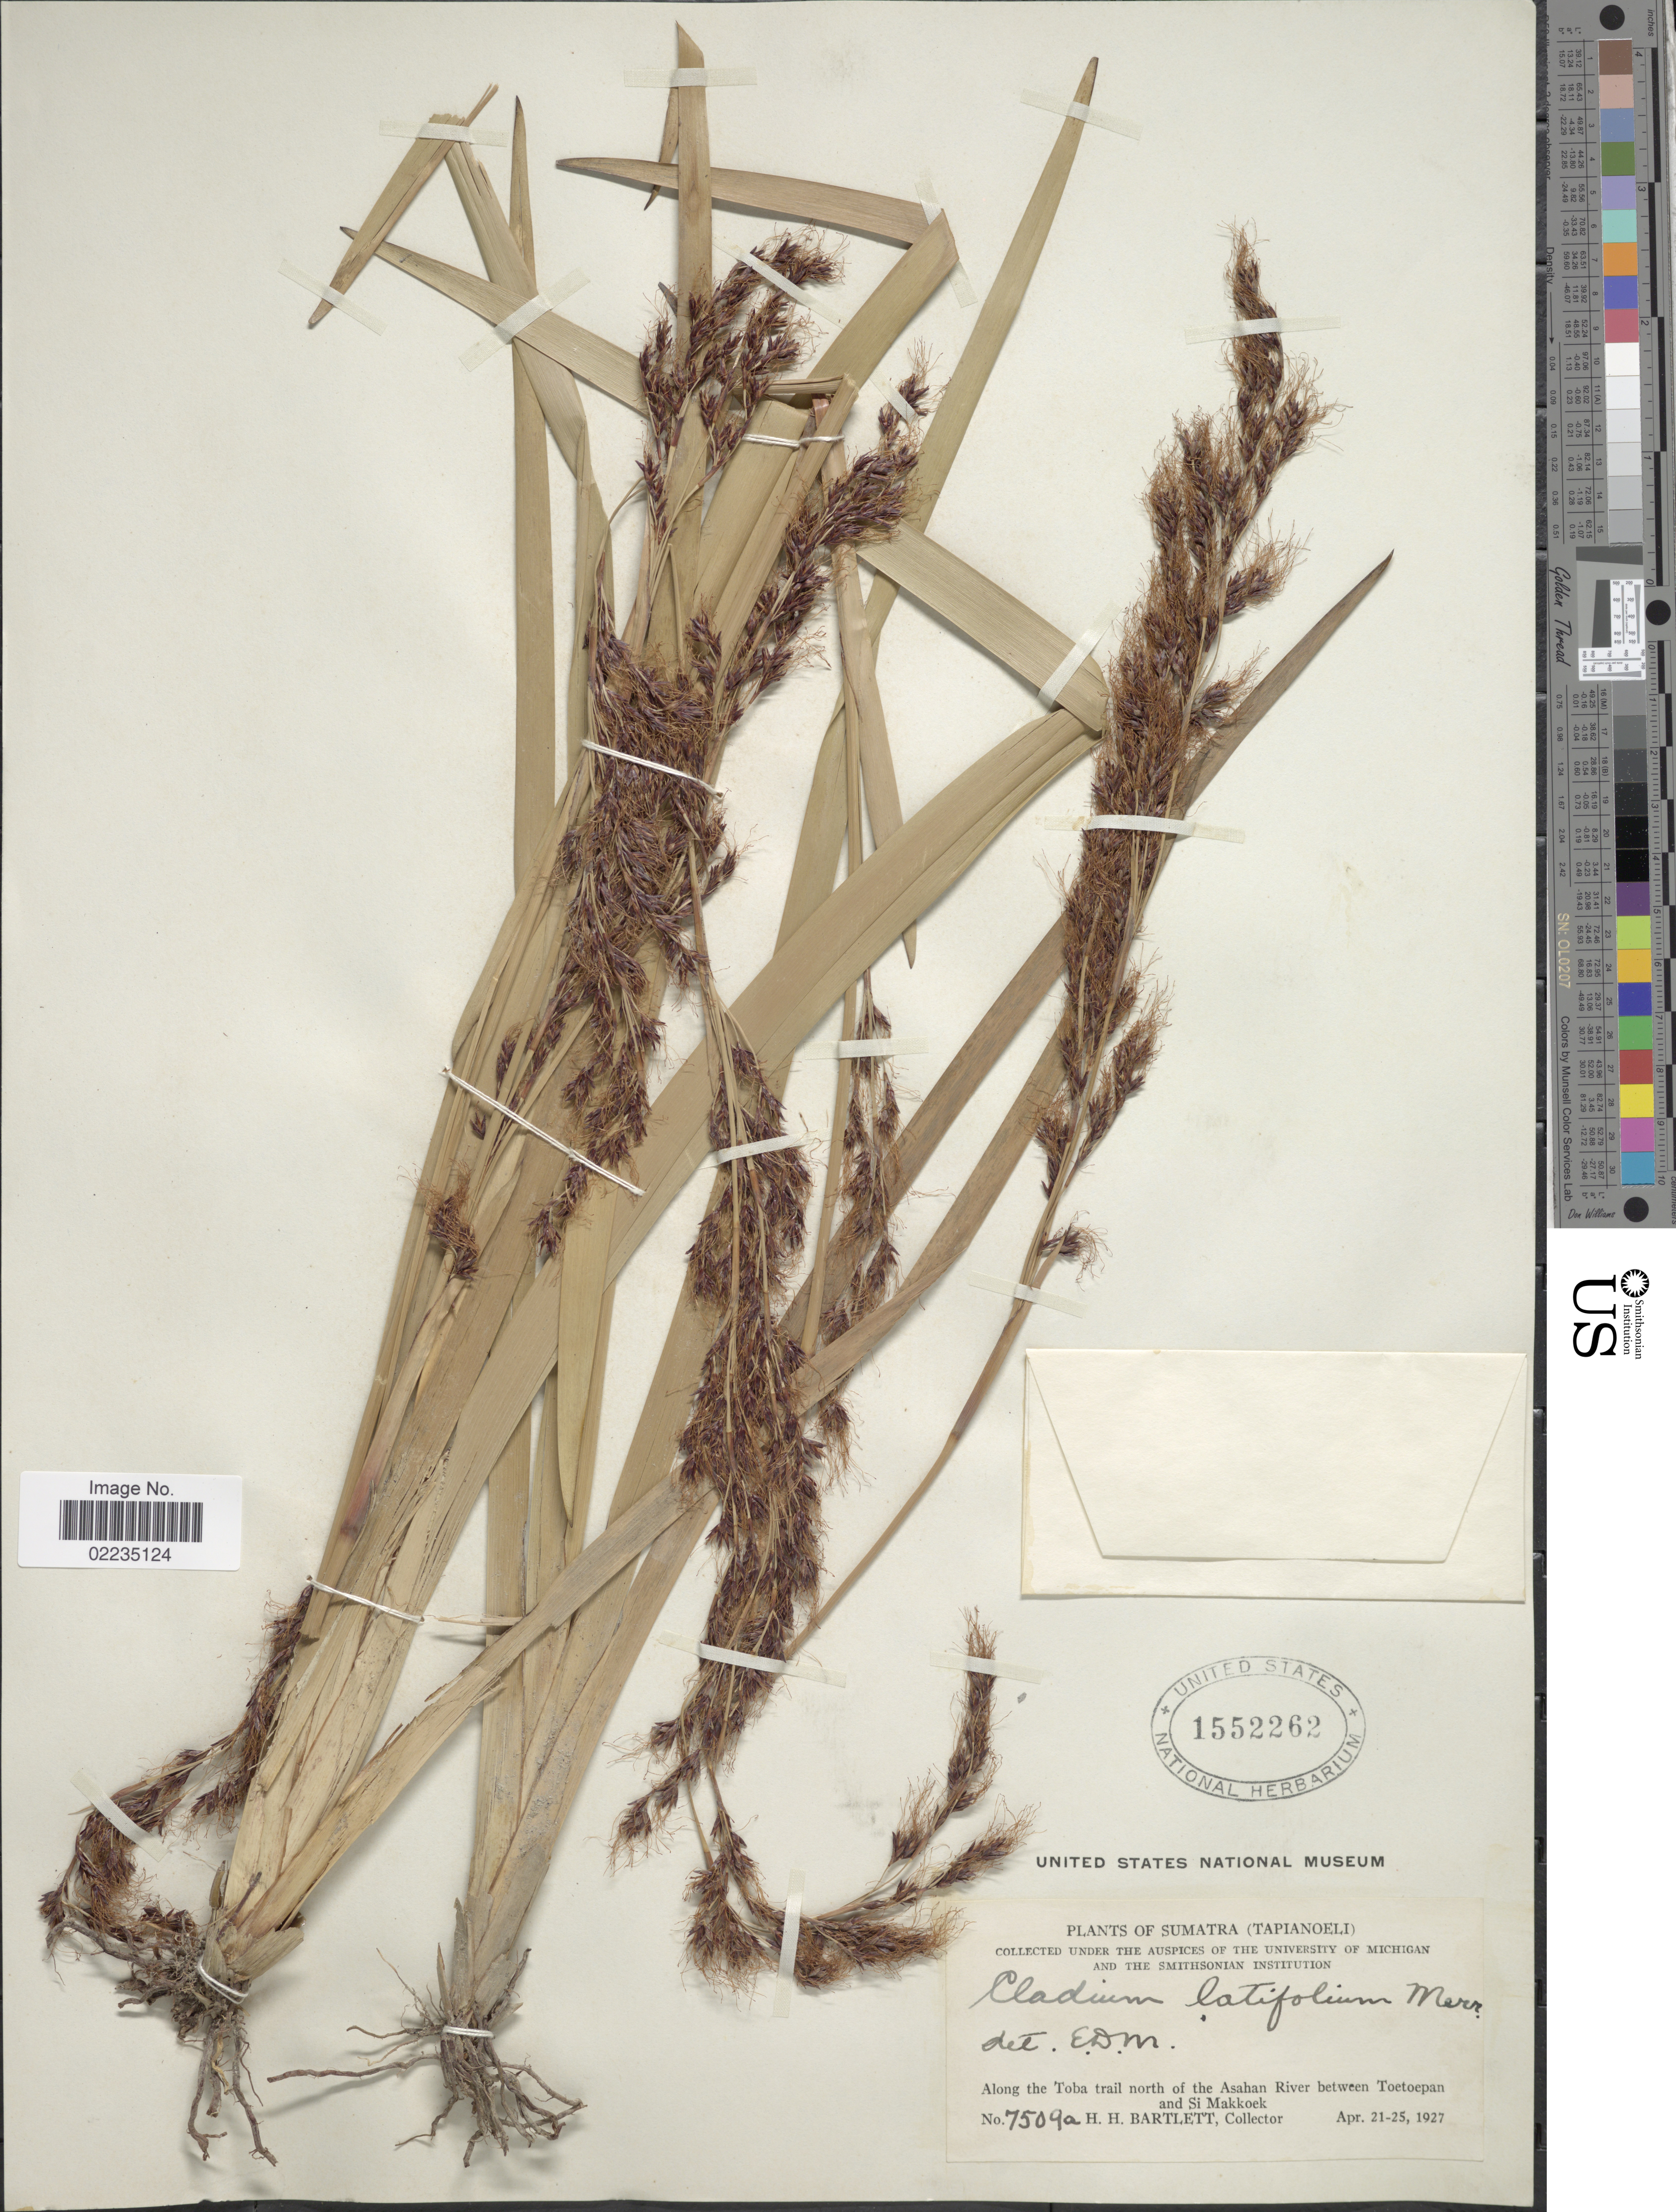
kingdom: Plantae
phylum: Tracheophyta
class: Liliopsida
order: Poales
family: Cyperaceae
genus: Machaerina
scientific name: Machaerina sinclairii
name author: (Hook. f.) T. Koyama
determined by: Strong, Mark T., (BOT), Smithsonian Institution - National Museum of Natural History (UNITED STATES)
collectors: H. H. Bartlett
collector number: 7509a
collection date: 1927-04-21/1927-04-25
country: Indonesia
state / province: Sumatra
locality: Sumatra (Tapianoeli), Along the Toba trail north of the Asahan River from between Toetoepan and Si Makkock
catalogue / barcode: US 1552262